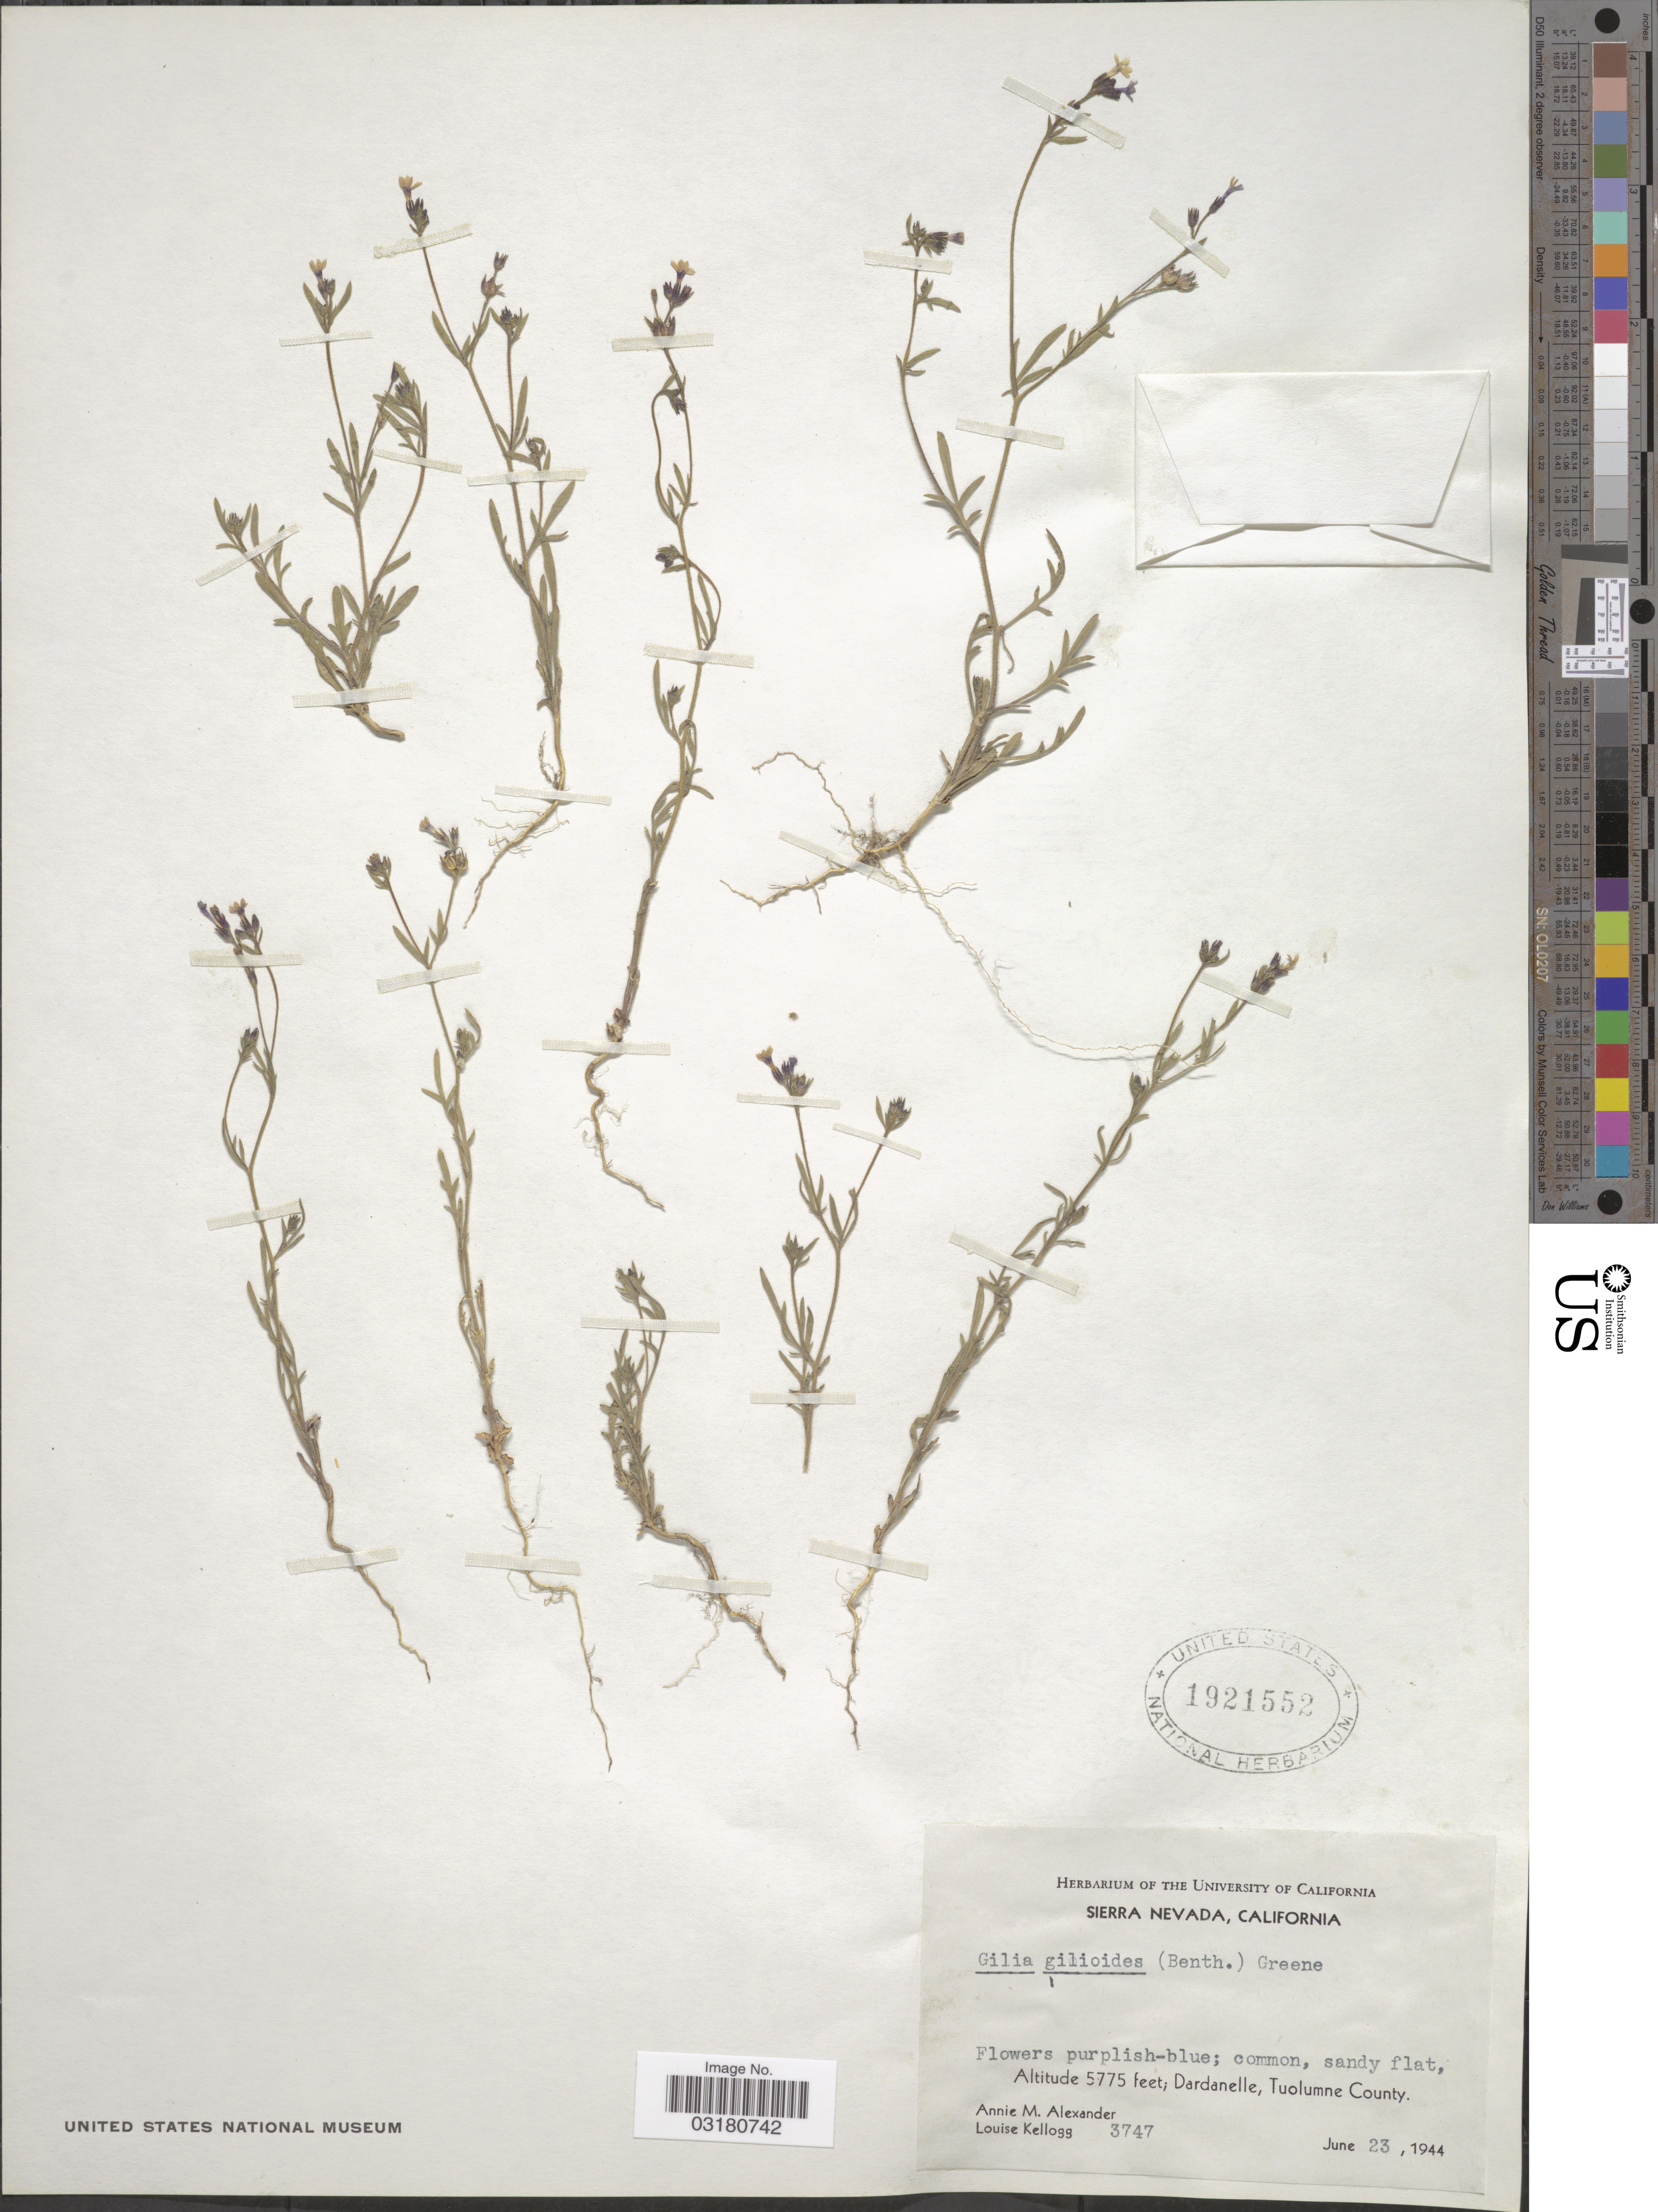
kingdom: Plantae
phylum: Tracheophyta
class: Magnoliopsida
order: Ericales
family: Polemoniaceae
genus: Allophyllum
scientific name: Allophyllum gilioides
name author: (Benth.) Benth.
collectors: A. M. Alexander & L. Kellogg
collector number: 3747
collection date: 1944-06-23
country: United States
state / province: California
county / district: Tuolumne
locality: Sierra Nevada. Dardanelle, Tuolumne County.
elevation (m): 1760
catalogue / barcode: US 1921552